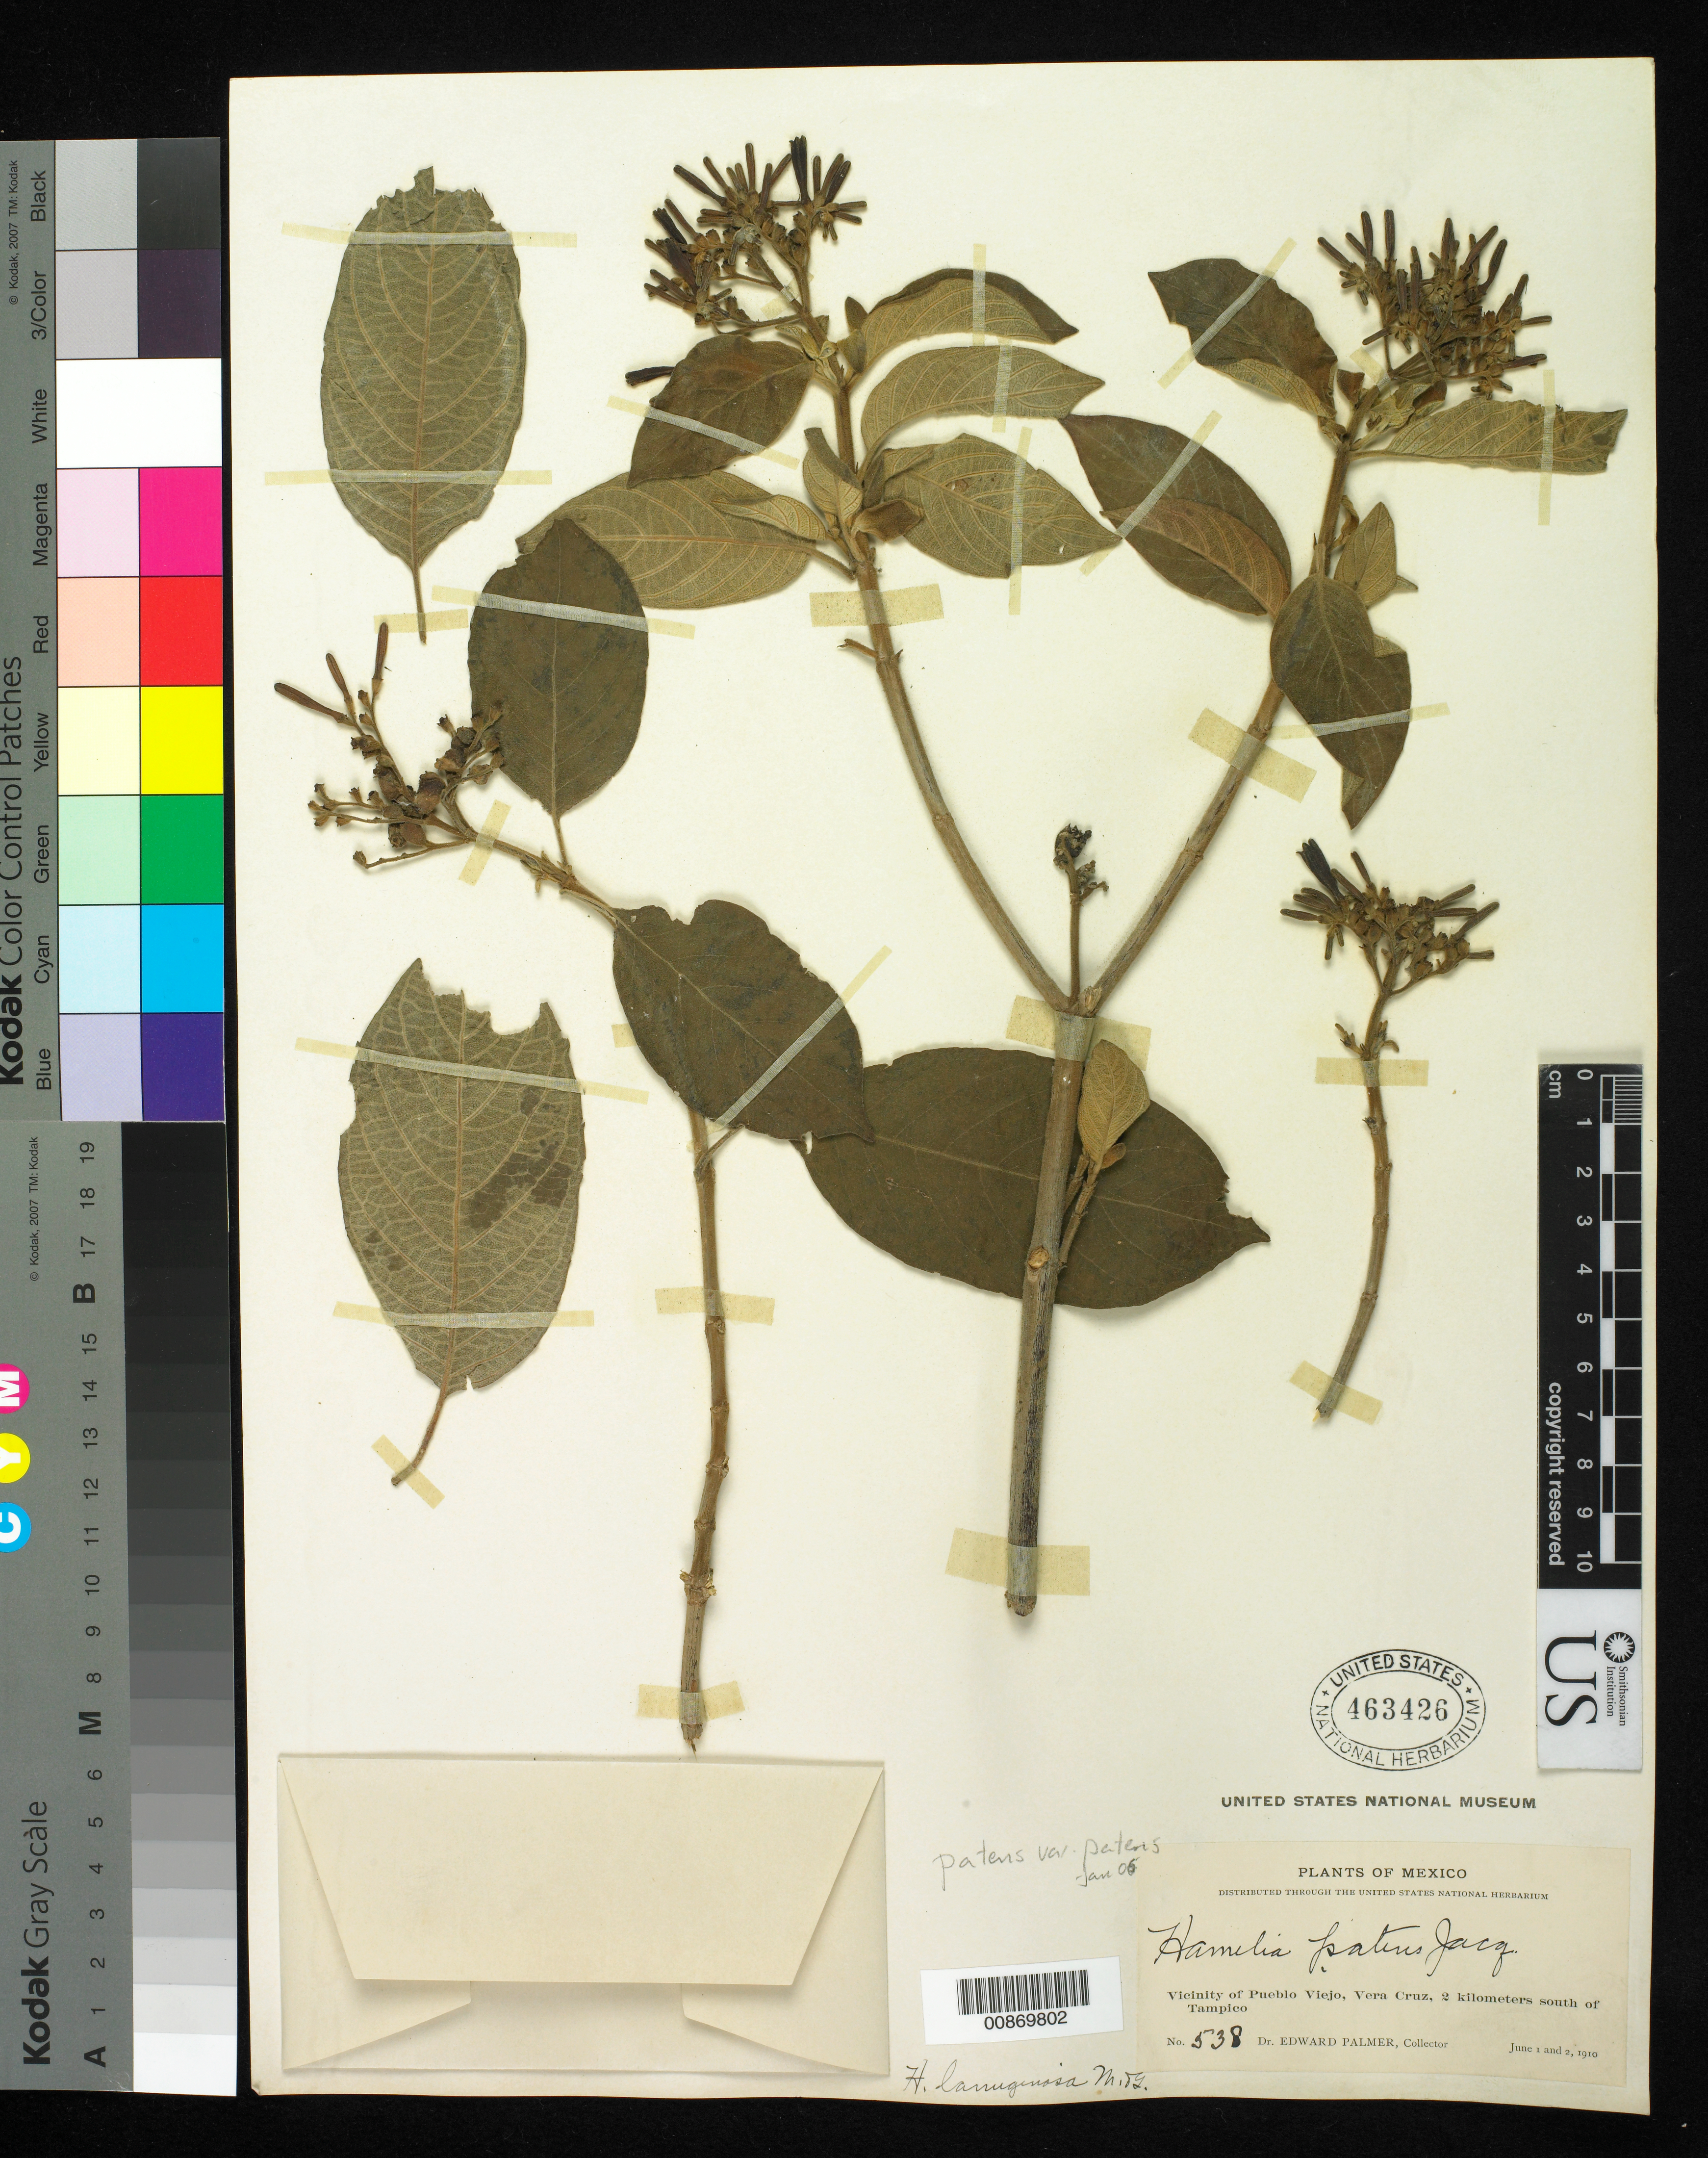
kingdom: Plantae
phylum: Tracheophyta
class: Magnoliopsida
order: Gentianales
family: Rubiaceae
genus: Hamelia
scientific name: Hamelia patens var. patens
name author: Jacq.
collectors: E. Palmer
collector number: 538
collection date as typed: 01 Jun 1910 to 02 Jun 1910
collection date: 1910-06-01/1910-06-02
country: Mexico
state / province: Veracruz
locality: Vicinity of Pueblo Viejo, Veracruz, 2 kilometers south of Tampico, Tamaulipas.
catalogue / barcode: US 463426